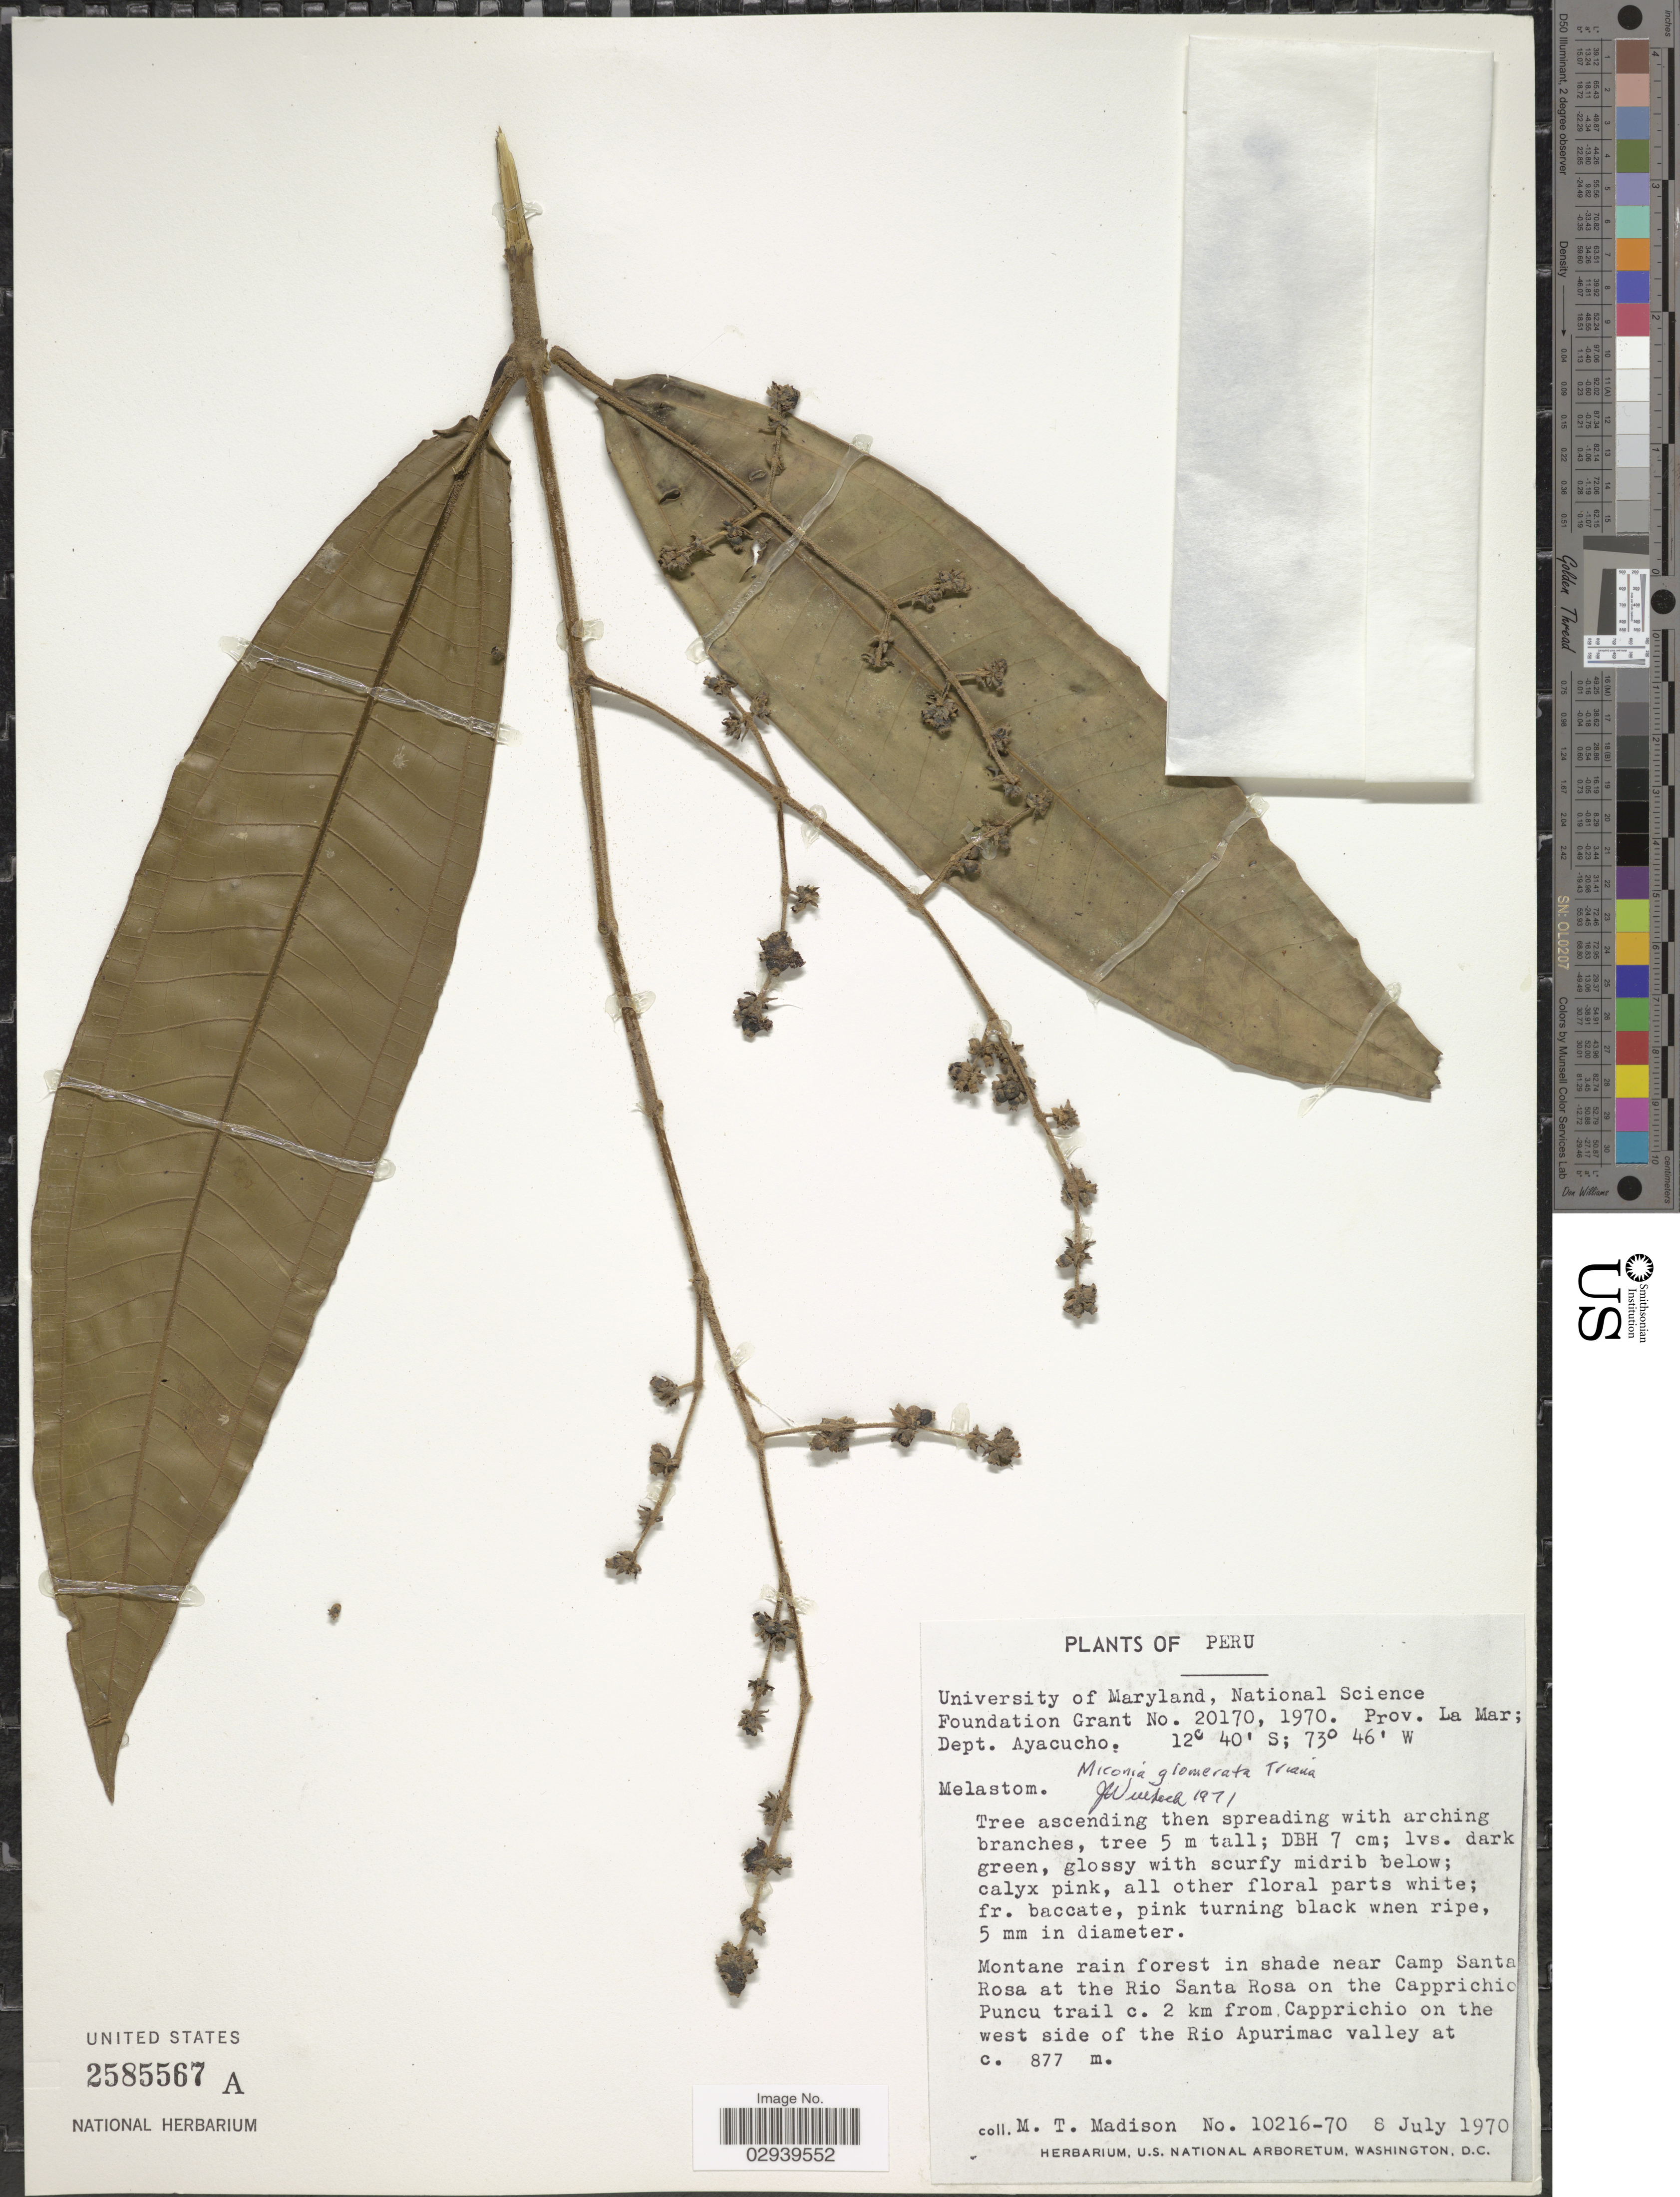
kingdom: Plantae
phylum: Tracheophyta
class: Magnoliopsida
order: Myrtales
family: Melastomataceae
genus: Miconia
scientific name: Miconia glomerata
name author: Triana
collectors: M. T. Madison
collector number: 10216-70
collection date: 1970-07-08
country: Peru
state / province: Ayacucho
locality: Prov. La Mar; Dept. Ayacucho. Montane rain forest in shade near Camp Santa Rosa at the Rio Santa Rosa on the Capprichio Puncu trail c. 2 km from Capprichio on the west side of the Rio Apurimac valley.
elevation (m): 877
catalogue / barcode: US 2585567A